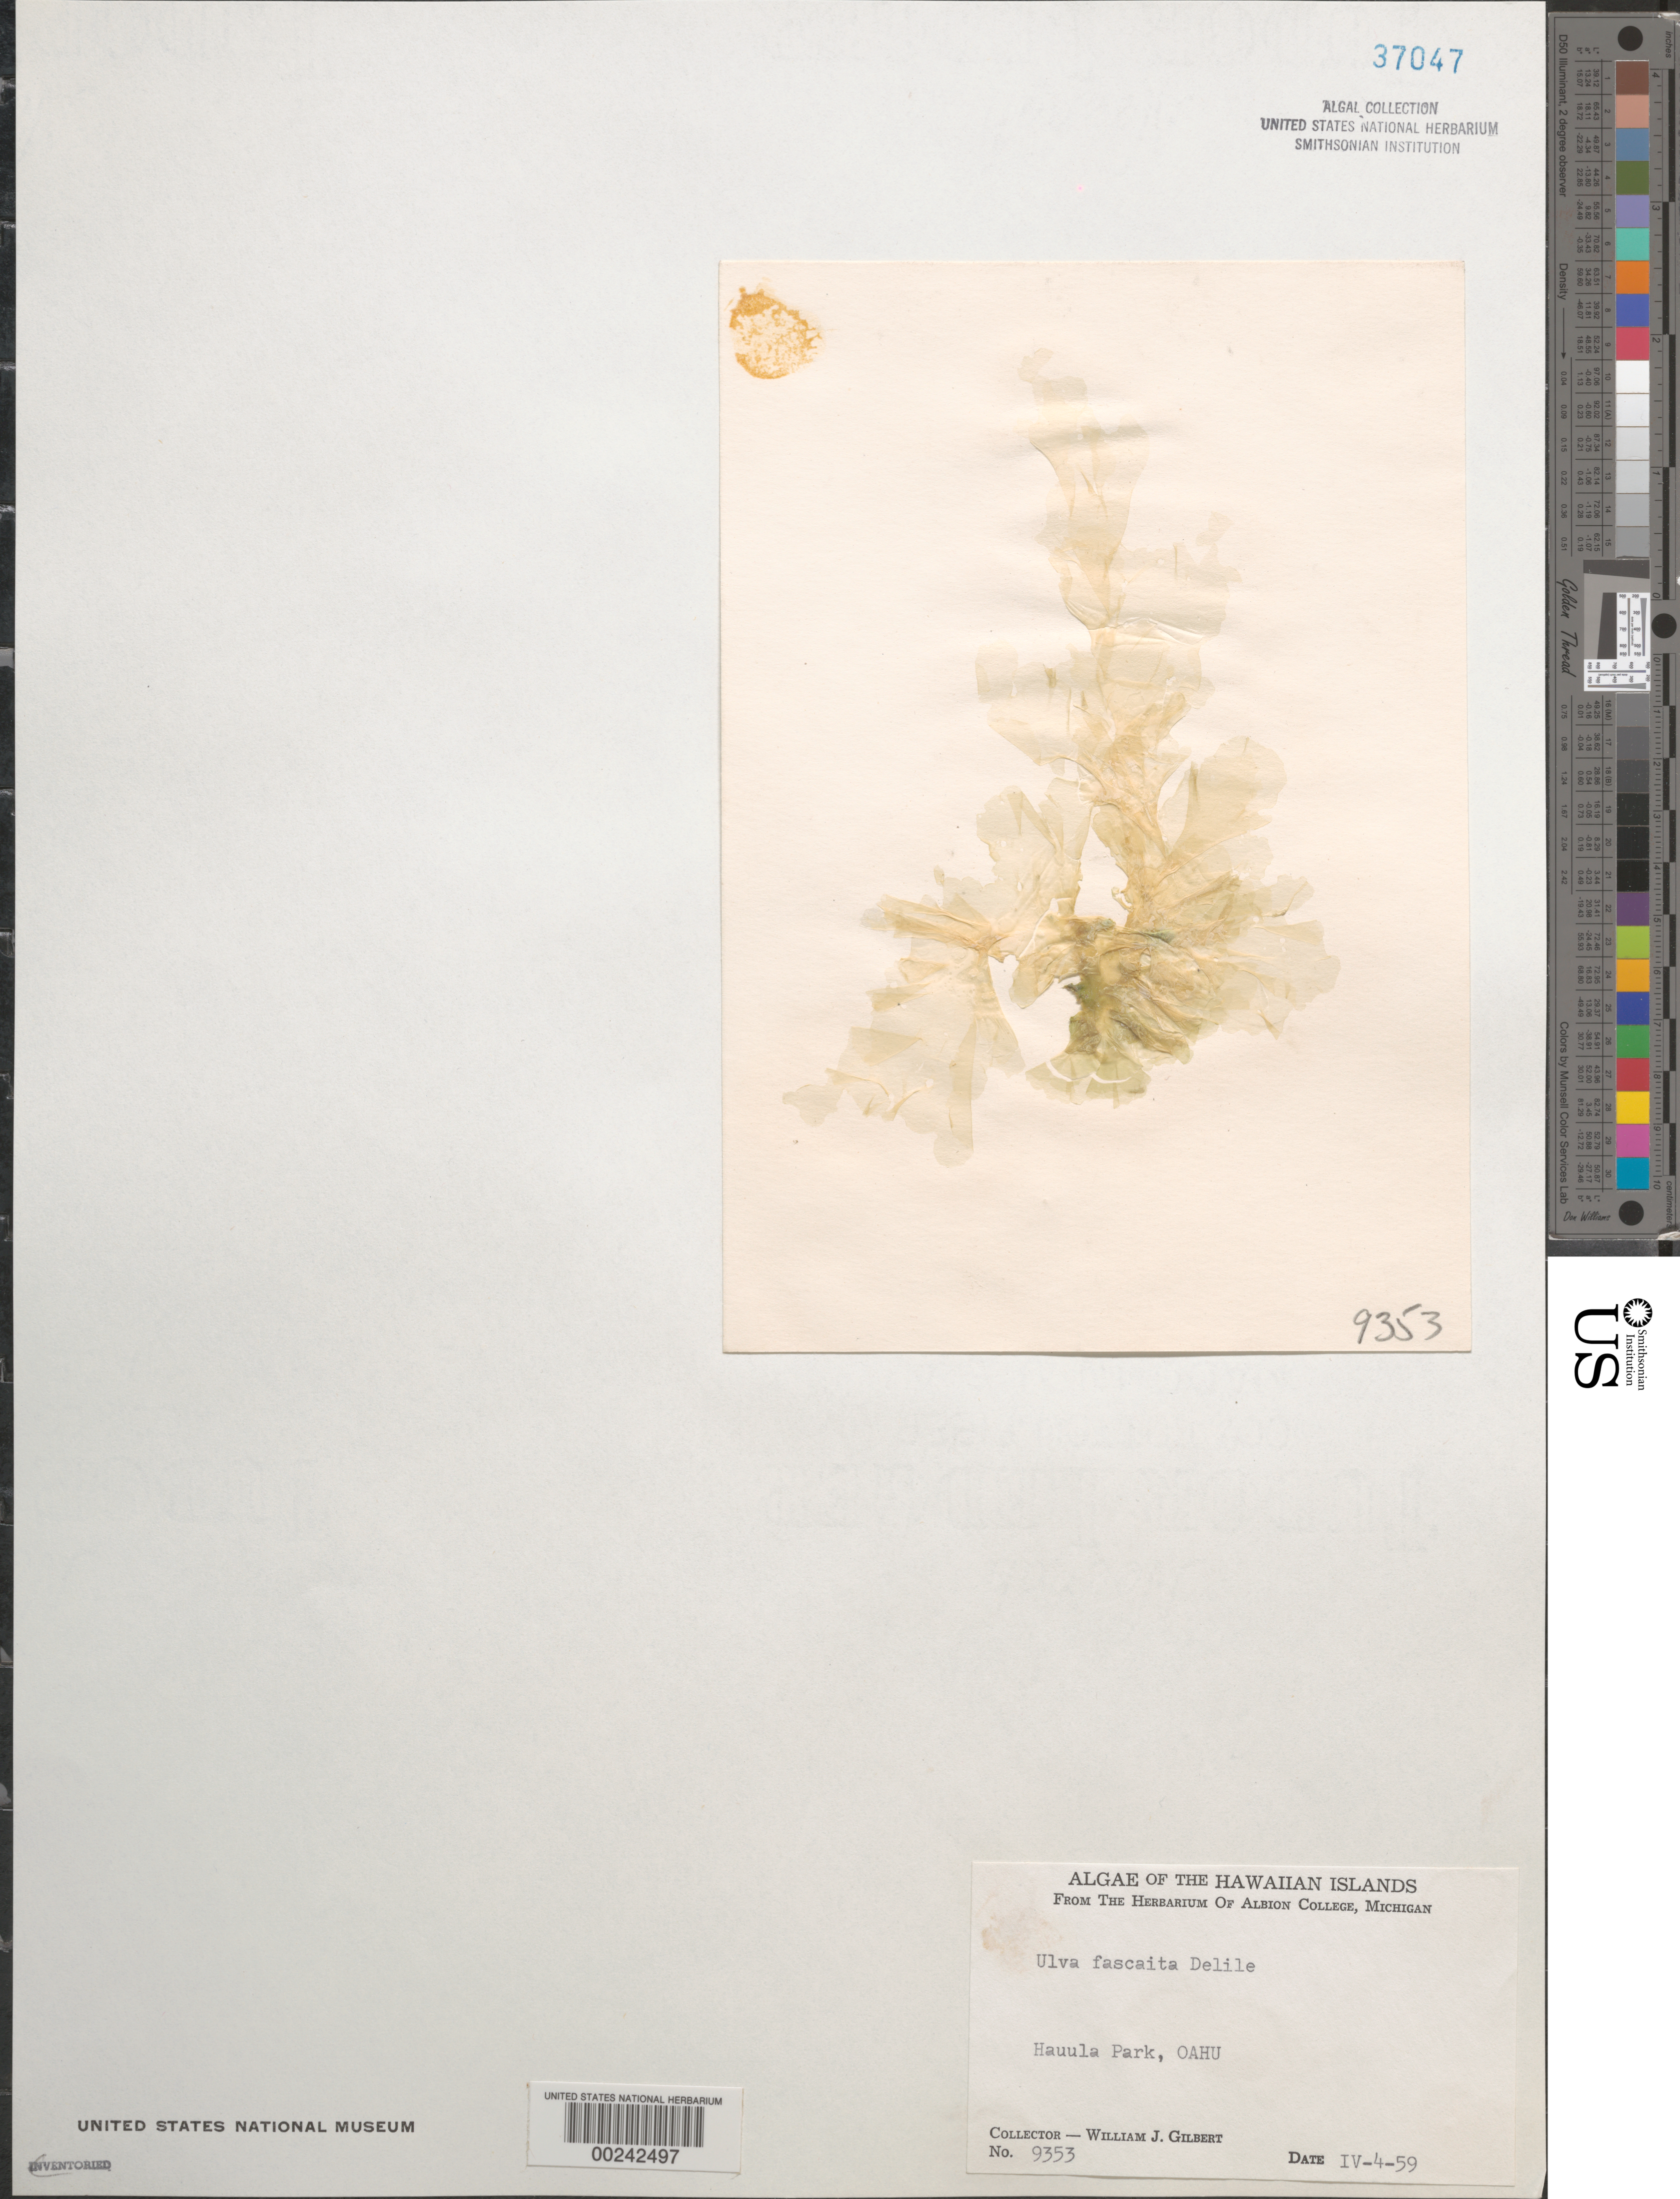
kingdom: Plantae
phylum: Chlorophyta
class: Ulvophyceae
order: Ulvales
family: Ulvaceae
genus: Ulva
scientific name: Ulva lactuca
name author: L.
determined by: Algae name updating Project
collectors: W. J. Gilbert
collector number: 9353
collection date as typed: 04 Apr 1959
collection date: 1959-04-04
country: United States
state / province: Hawaii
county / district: Honolulu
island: Oahu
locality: Hau'ula Park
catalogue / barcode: US 37047